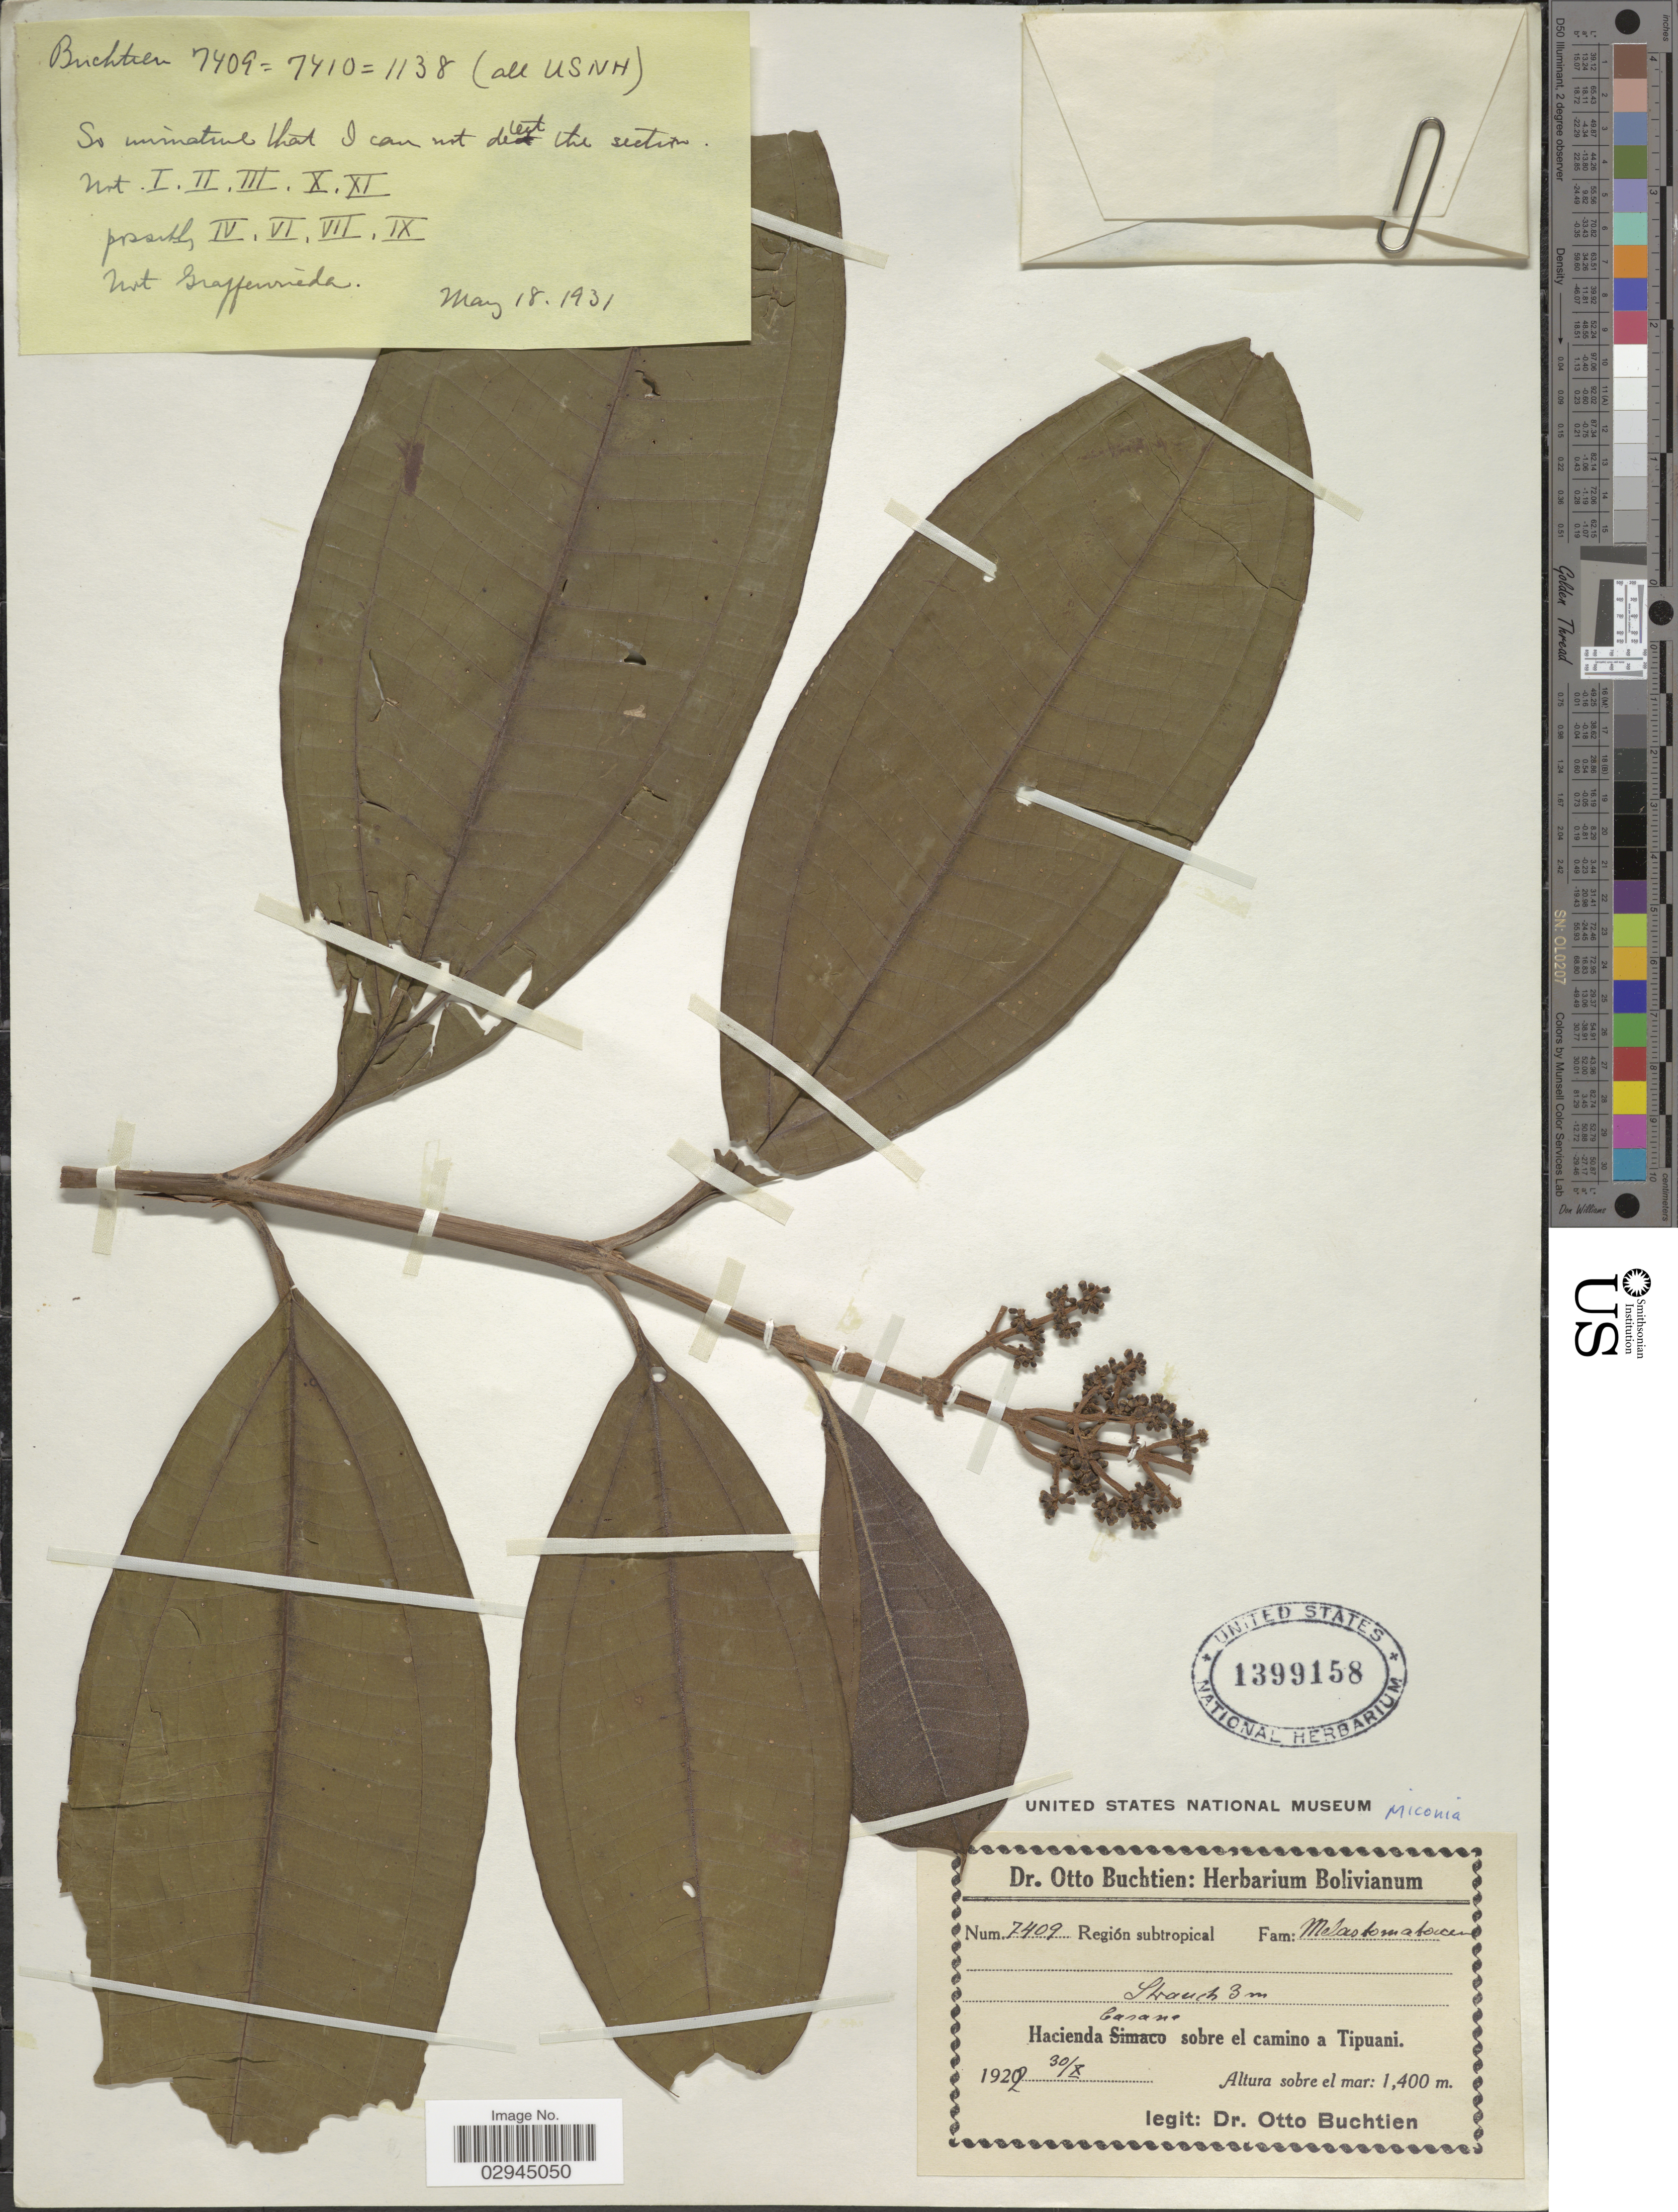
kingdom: Plantae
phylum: Tracheophyta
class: Magnoliopsida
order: Myrtales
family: Melastomataceae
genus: Miconia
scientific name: Miconia sp.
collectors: O. Buchtien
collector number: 7409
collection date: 1922-10-30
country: Bolivia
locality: Región subtropical. Hacienda Casana sobre el camino a Tipuani.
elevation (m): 1400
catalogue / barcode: US 1399158